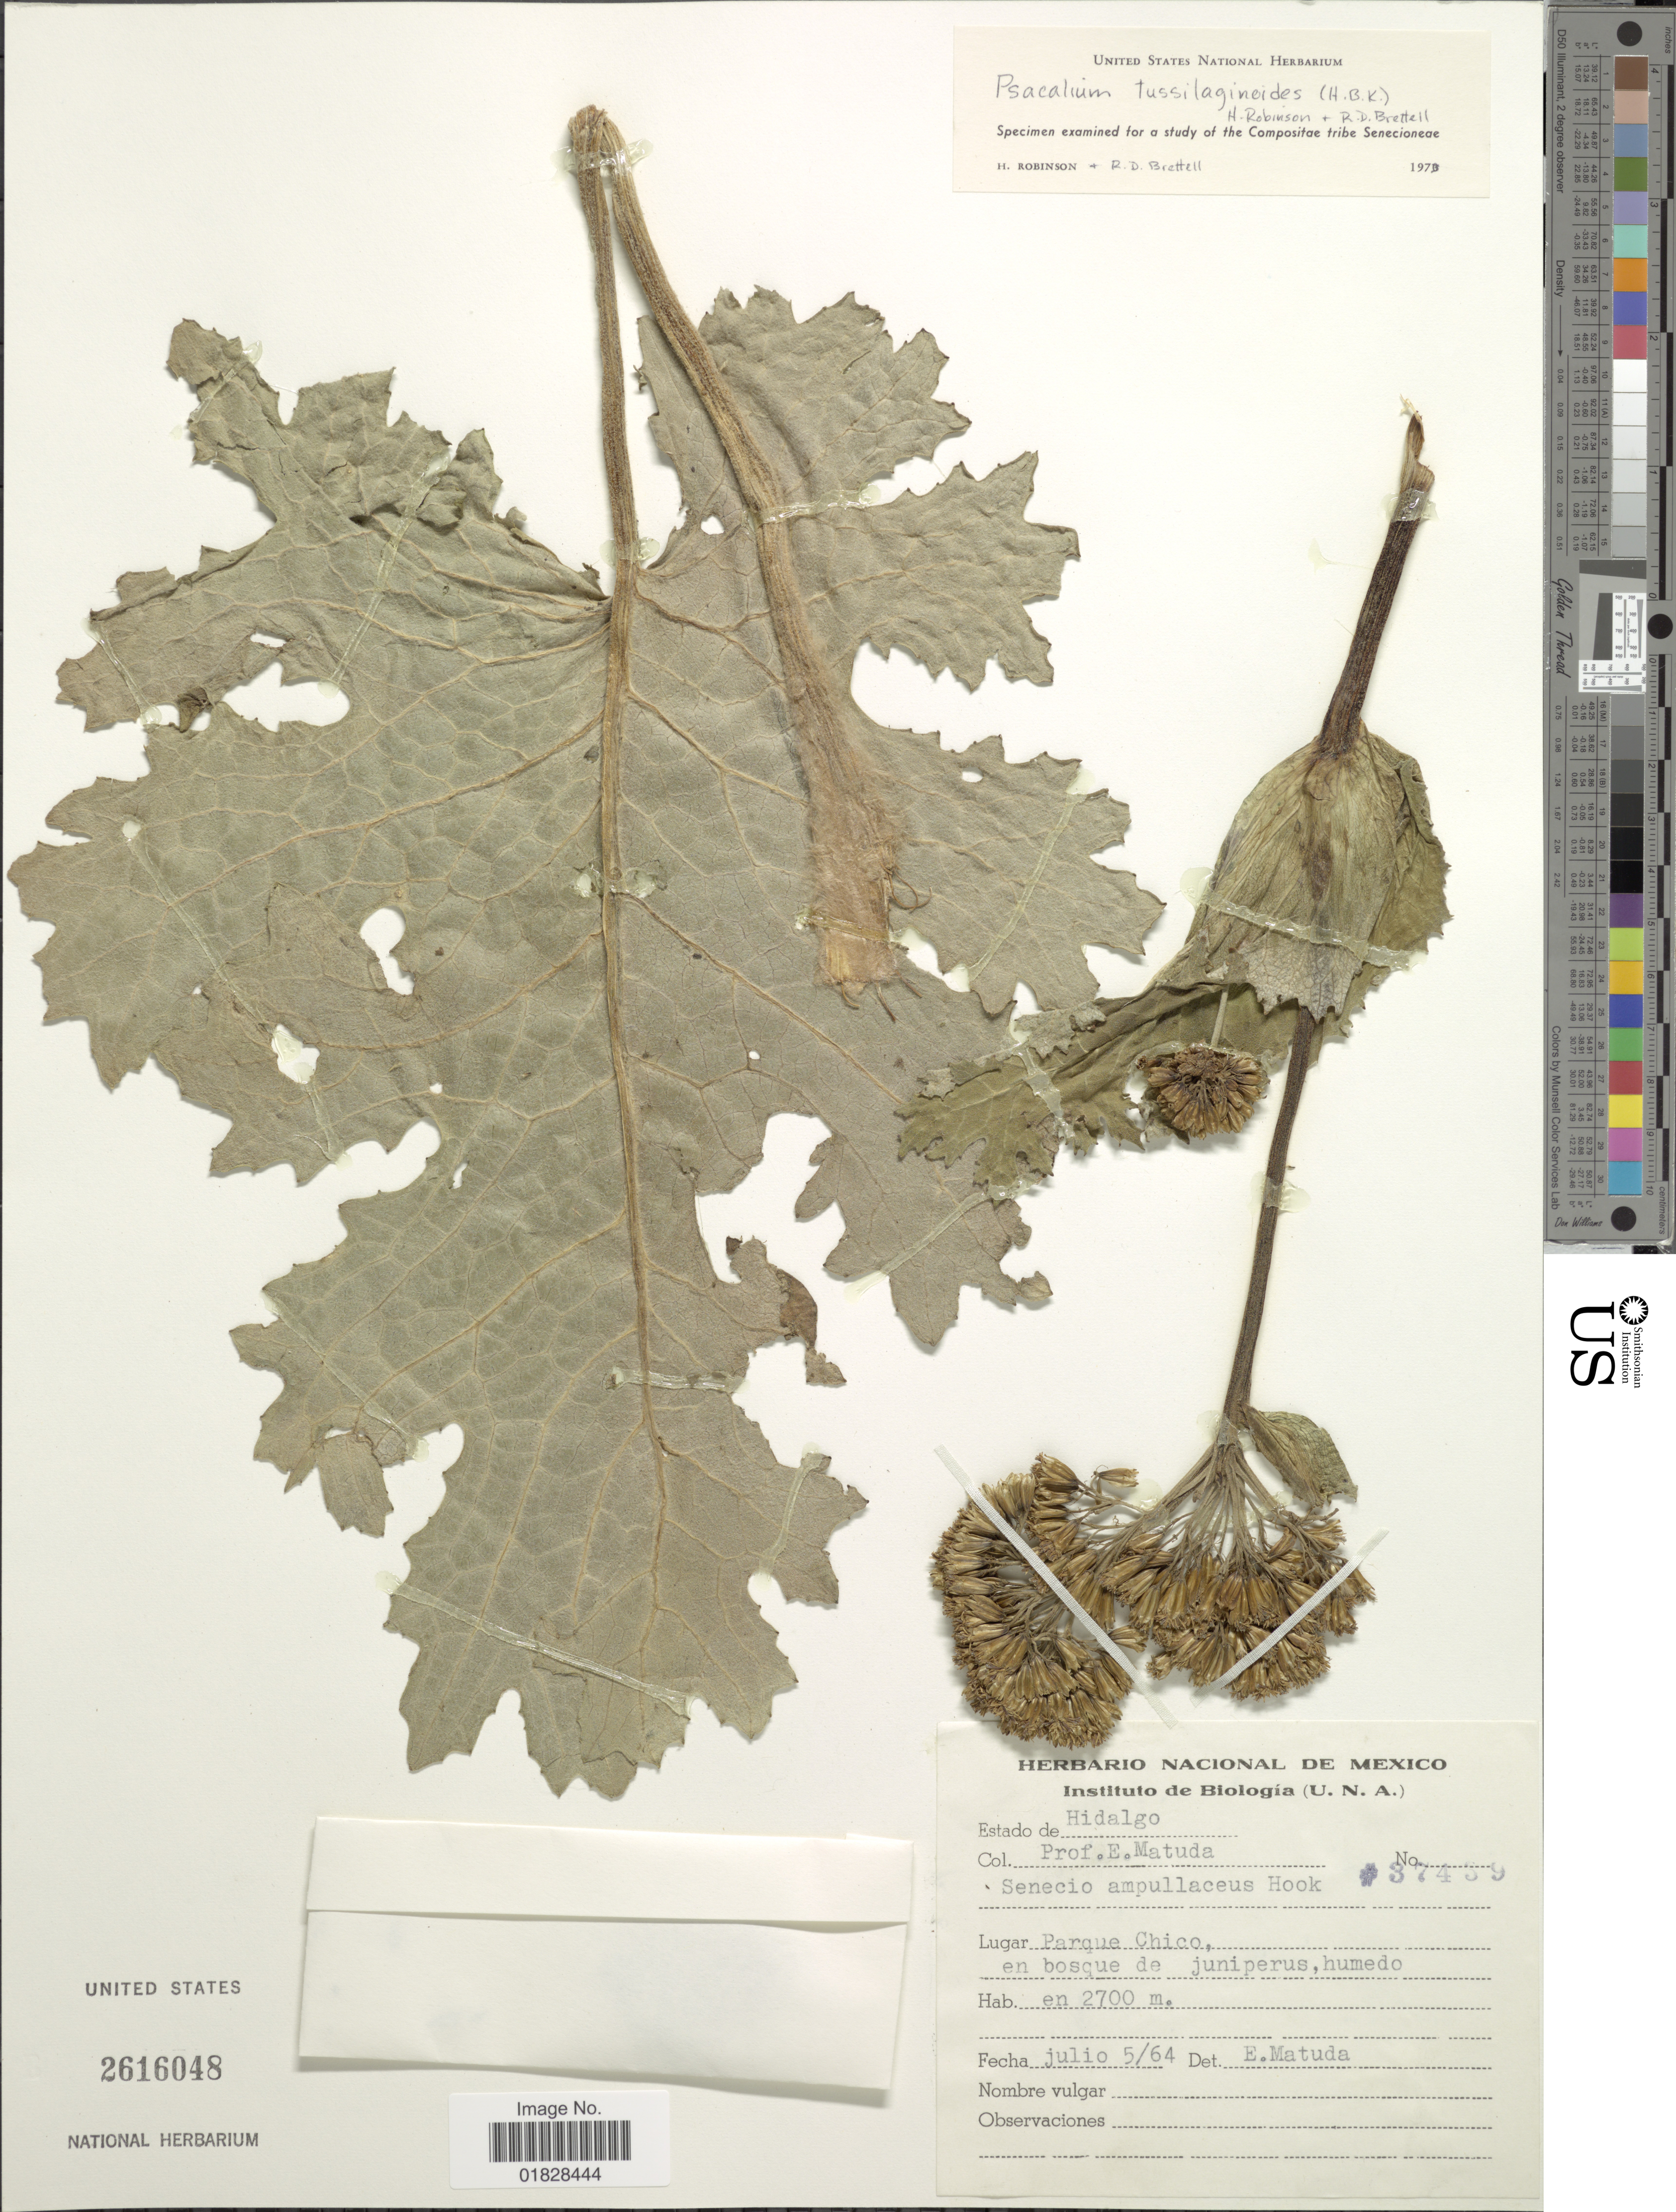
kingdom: Plantae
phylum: Tracheophyta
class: Magnoliopsida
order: Asterales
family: Asteraceae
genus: Psacalium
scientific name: Psacalium tussilaginoides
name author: (Kunth) H. Rob. & Brettell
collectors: E. Matuda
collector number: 37439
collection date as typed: Transcribed d/m/y: 5/7/64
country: Mexico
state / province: Hidalgo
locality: Estado de Hidalgo. Parque Chico, en bosque de juniperus, humedo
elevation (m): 2700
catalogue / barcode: US 2616048